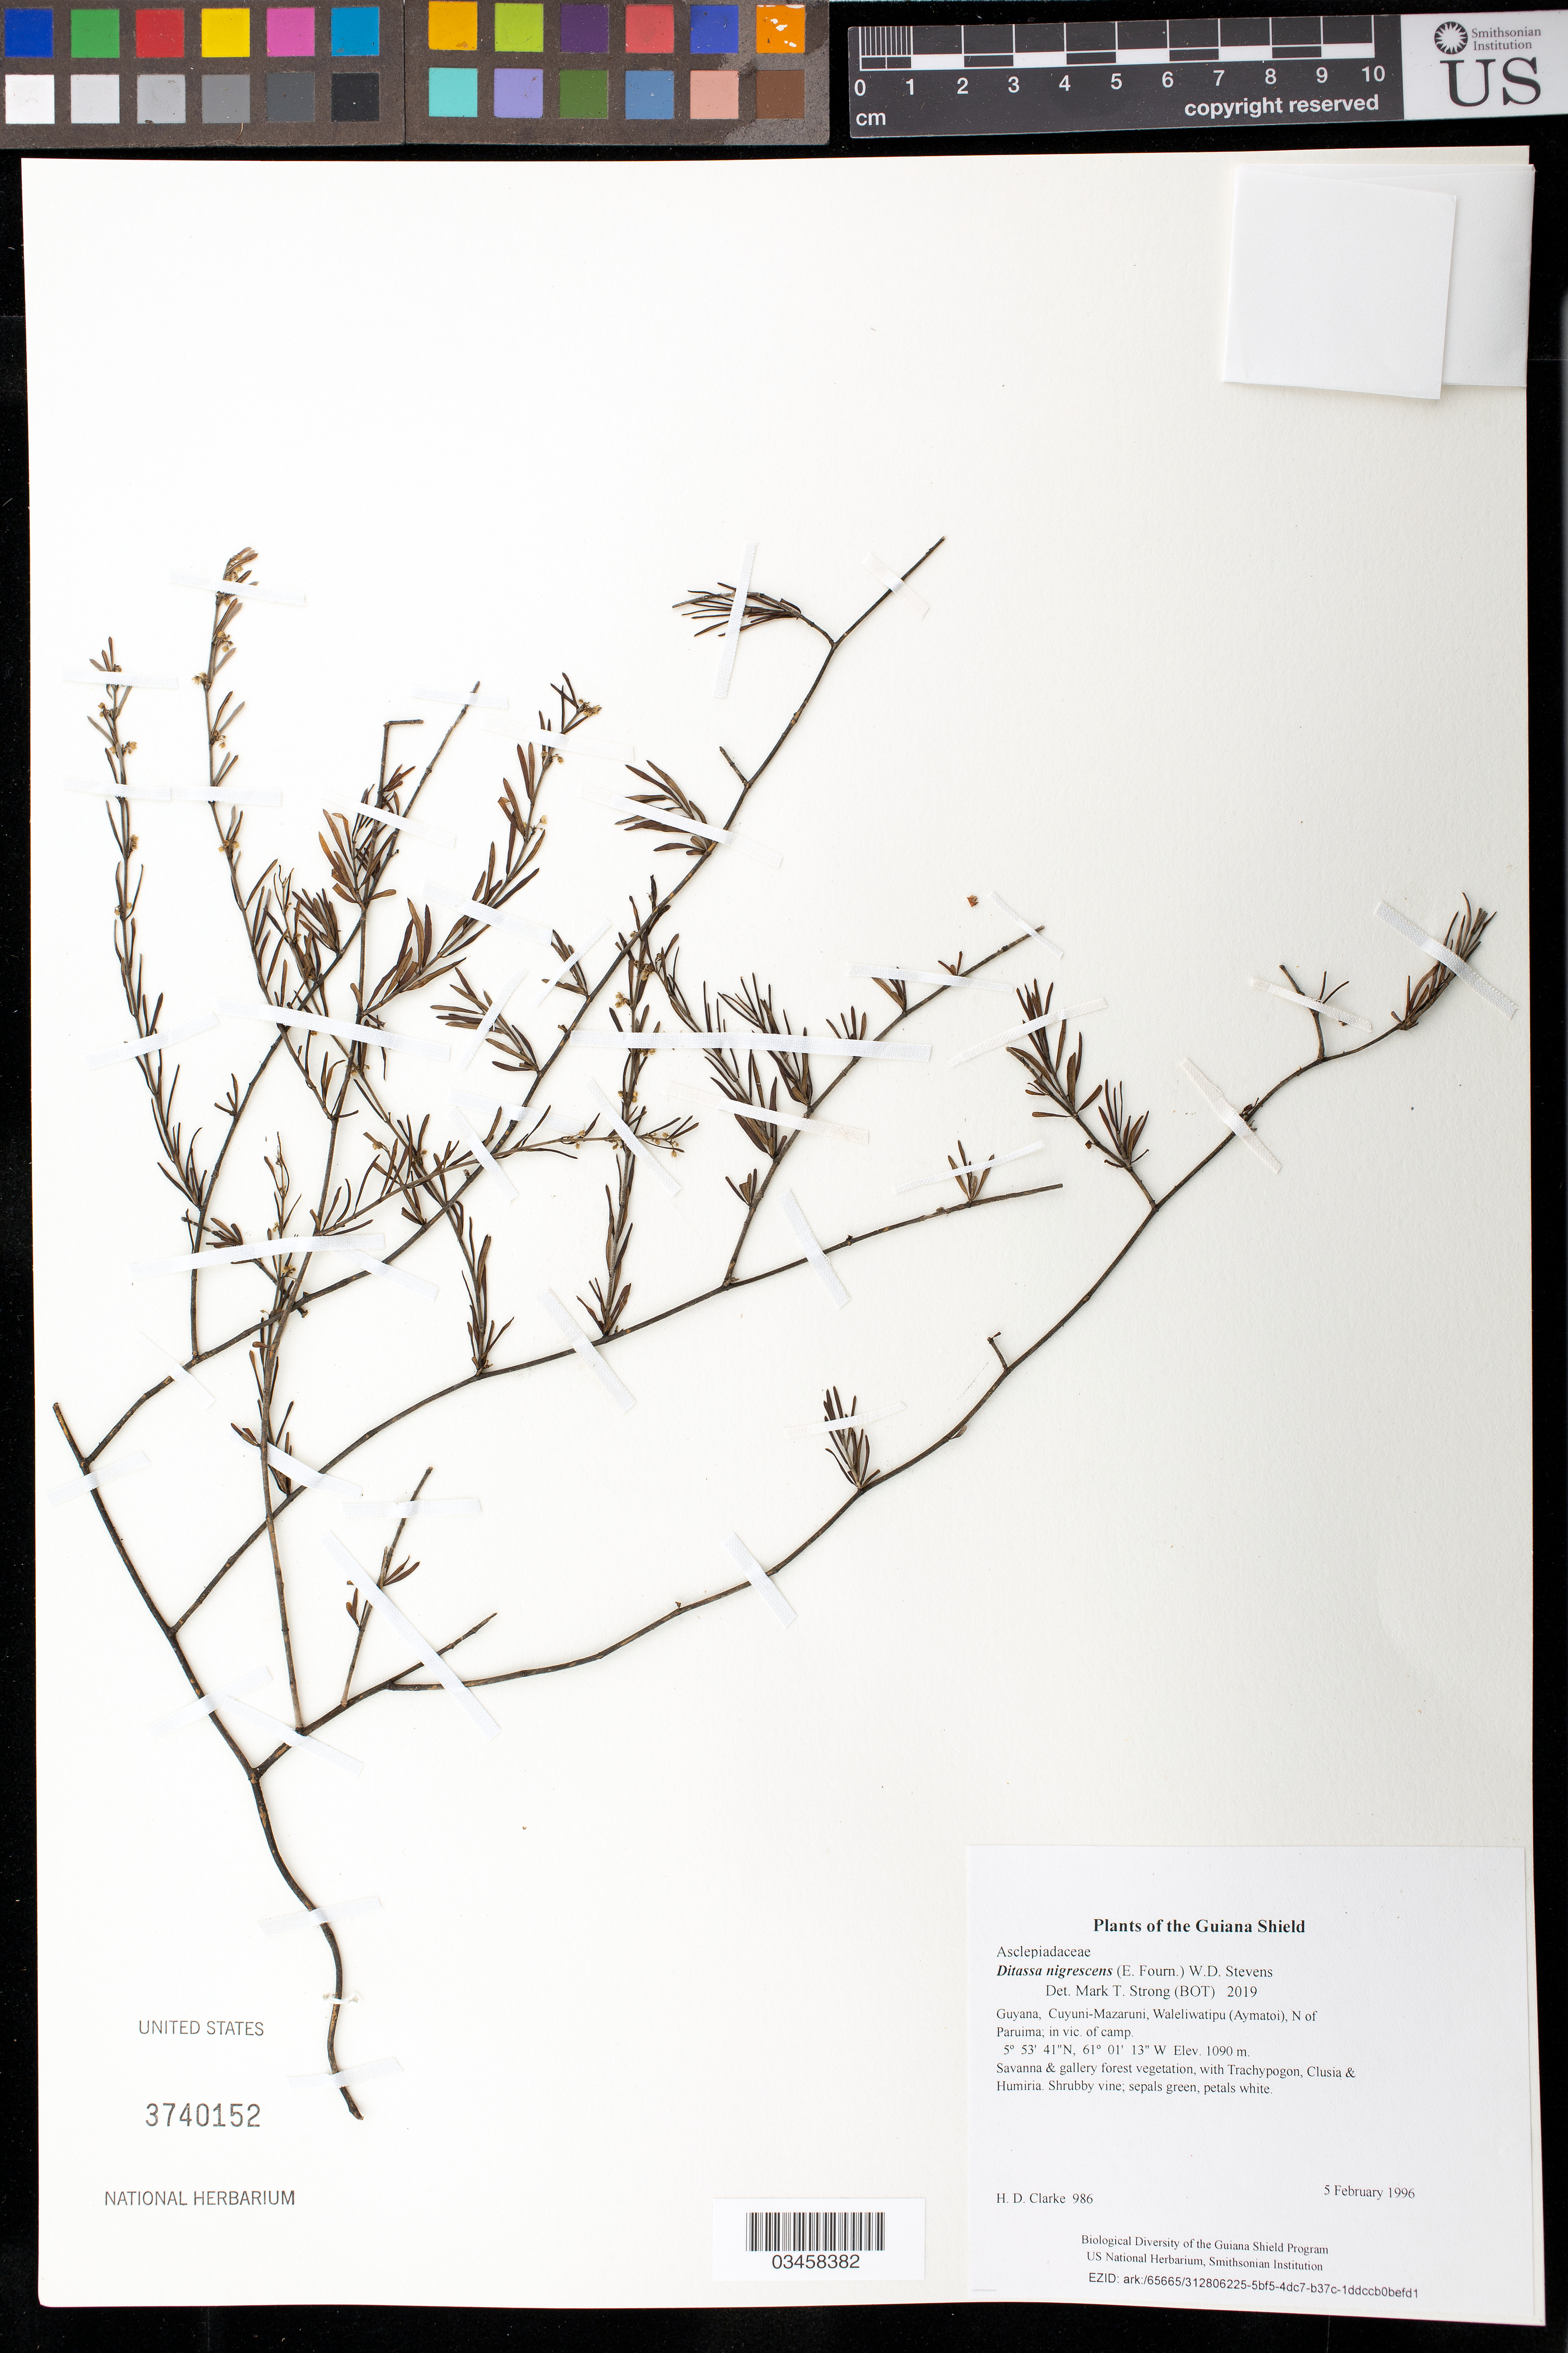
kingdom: Plantae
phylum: Tracheophyta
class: Magnoliopsida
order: Gentianales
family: Apocynaceae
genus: Ditassa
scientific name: Ditassa nigrescens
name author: (E. Fourn.) W.D. Stevens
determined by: Strong, Mark T., (BOT), Smithsonian Institution - National Museum of Natural History (UNITED STATES)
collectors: H. D. Clarke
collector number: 986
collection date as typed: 5 February 1996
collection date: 1996-02-05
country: Guyana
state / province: Cuyuni-Mazaruni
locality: Waleliwatipu (Aymatoi), N of Paruima; in vic. of camp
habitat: Savanna & gallery forest vegetation, with Trachypogon, Clusia & Humiria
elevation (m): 1090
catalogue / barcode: US 3740152